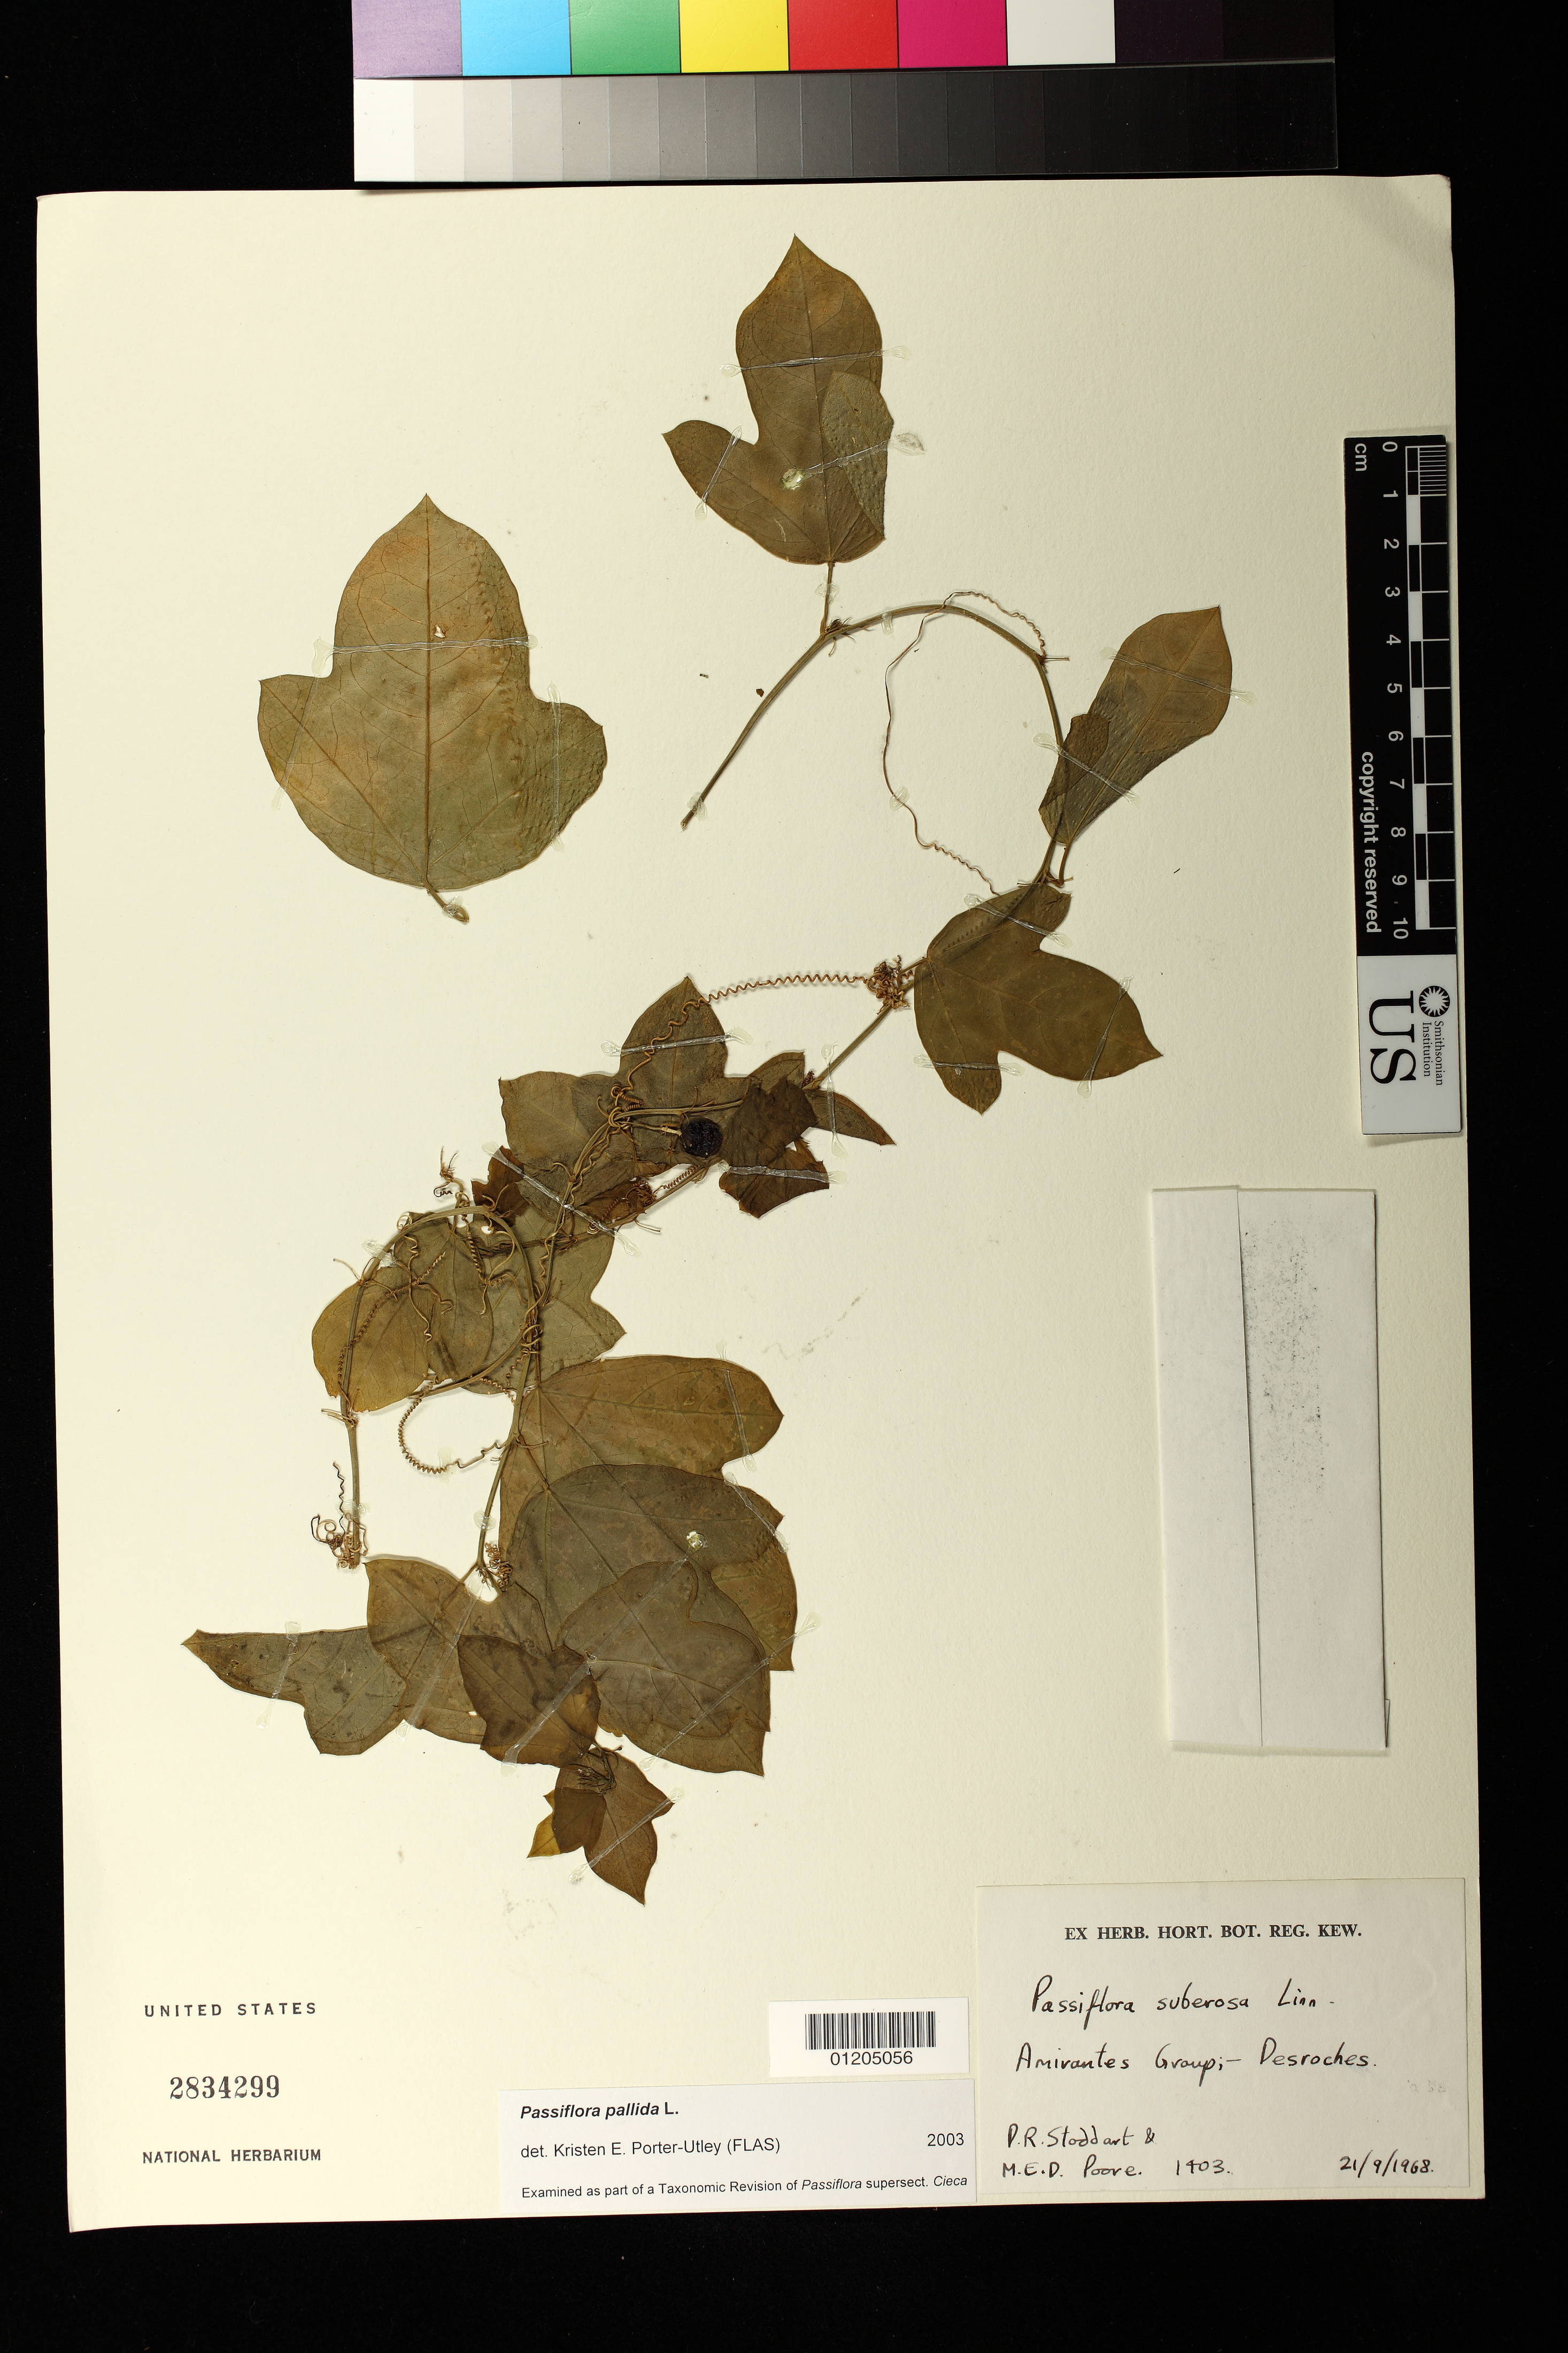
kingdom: Plantae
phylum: Tracheophyta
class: Magnoliopsida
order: Malpighiales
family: Passifloraceae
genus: Passiflora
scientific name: Passiflora pallida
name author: L.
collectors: D. R. Stoddart & M. E. D. Poore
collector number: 1403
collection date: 1968-09-21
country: Seychelles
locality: Amirantes Group; Desroches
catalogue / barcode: US 2834299